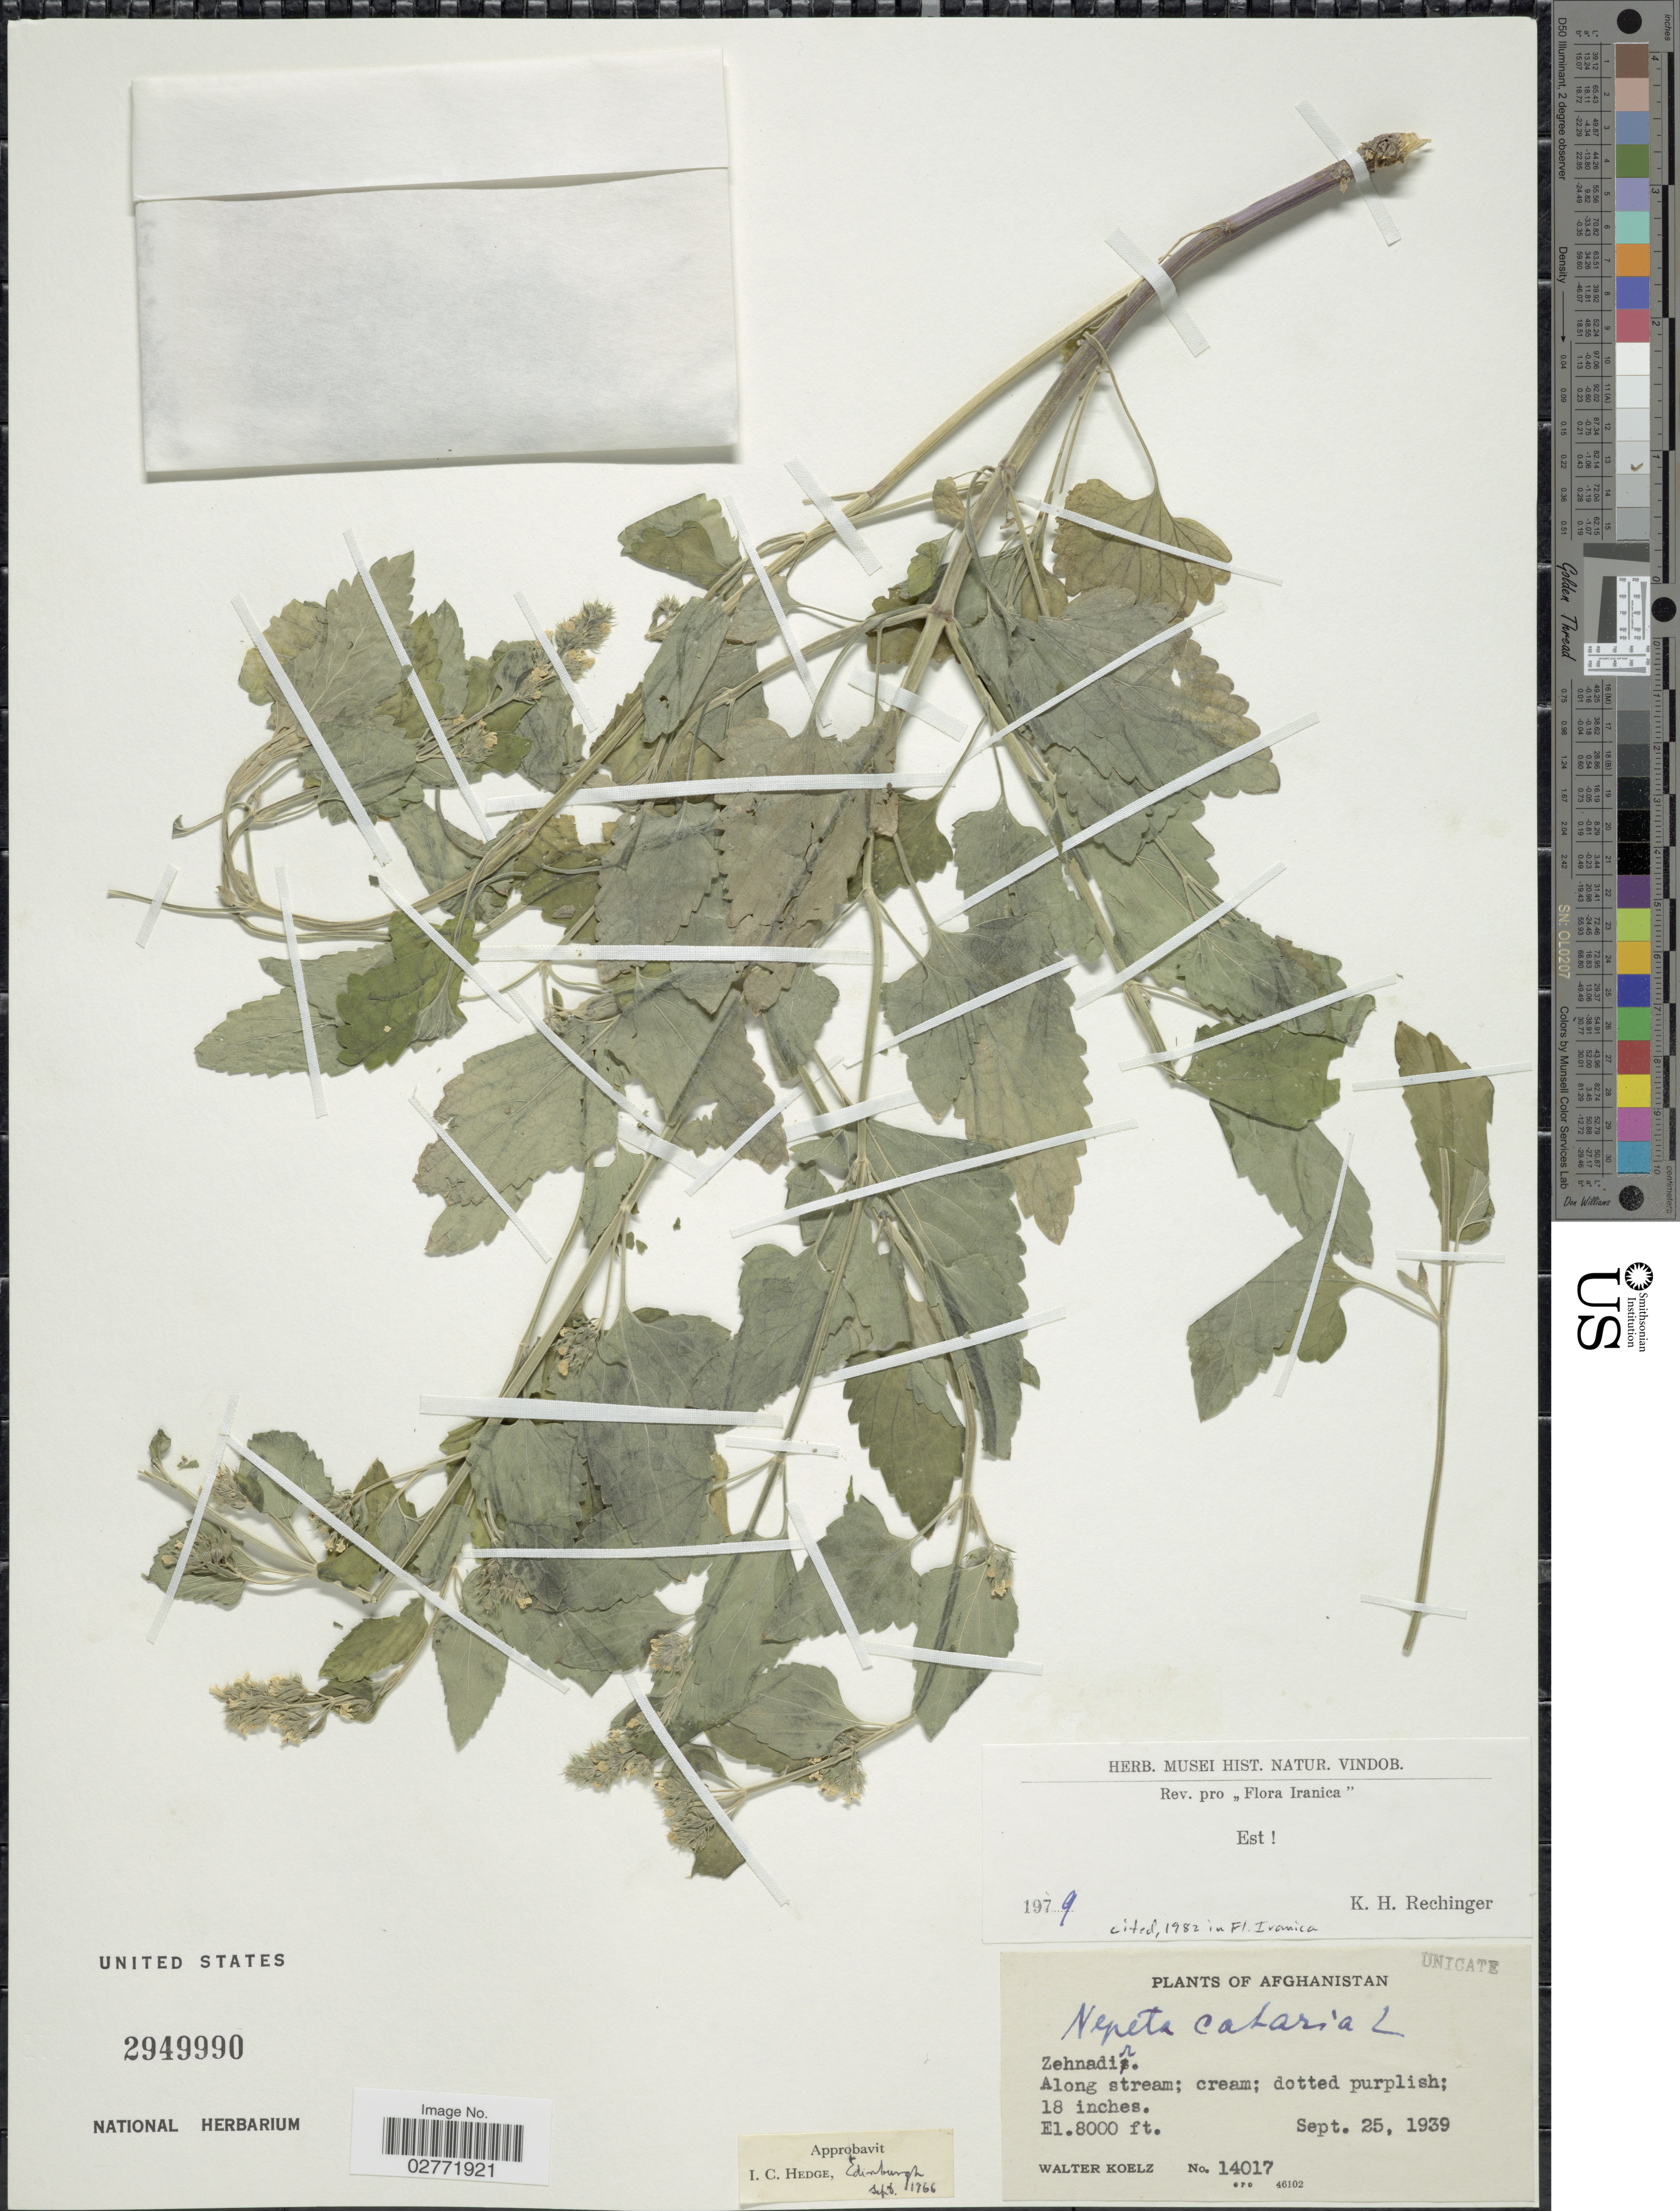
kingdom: Plantae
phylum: Tracheophyta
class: Magnoliopsida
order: Lamiales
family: Lamiaceae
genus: Nepeta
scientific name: Nepeta cataria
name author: L.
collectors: W. N. Koelz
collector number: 14017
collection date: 1939-09-25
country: Afghanistan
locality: Zehnadir.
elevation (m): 2438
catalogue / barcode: US 2949990